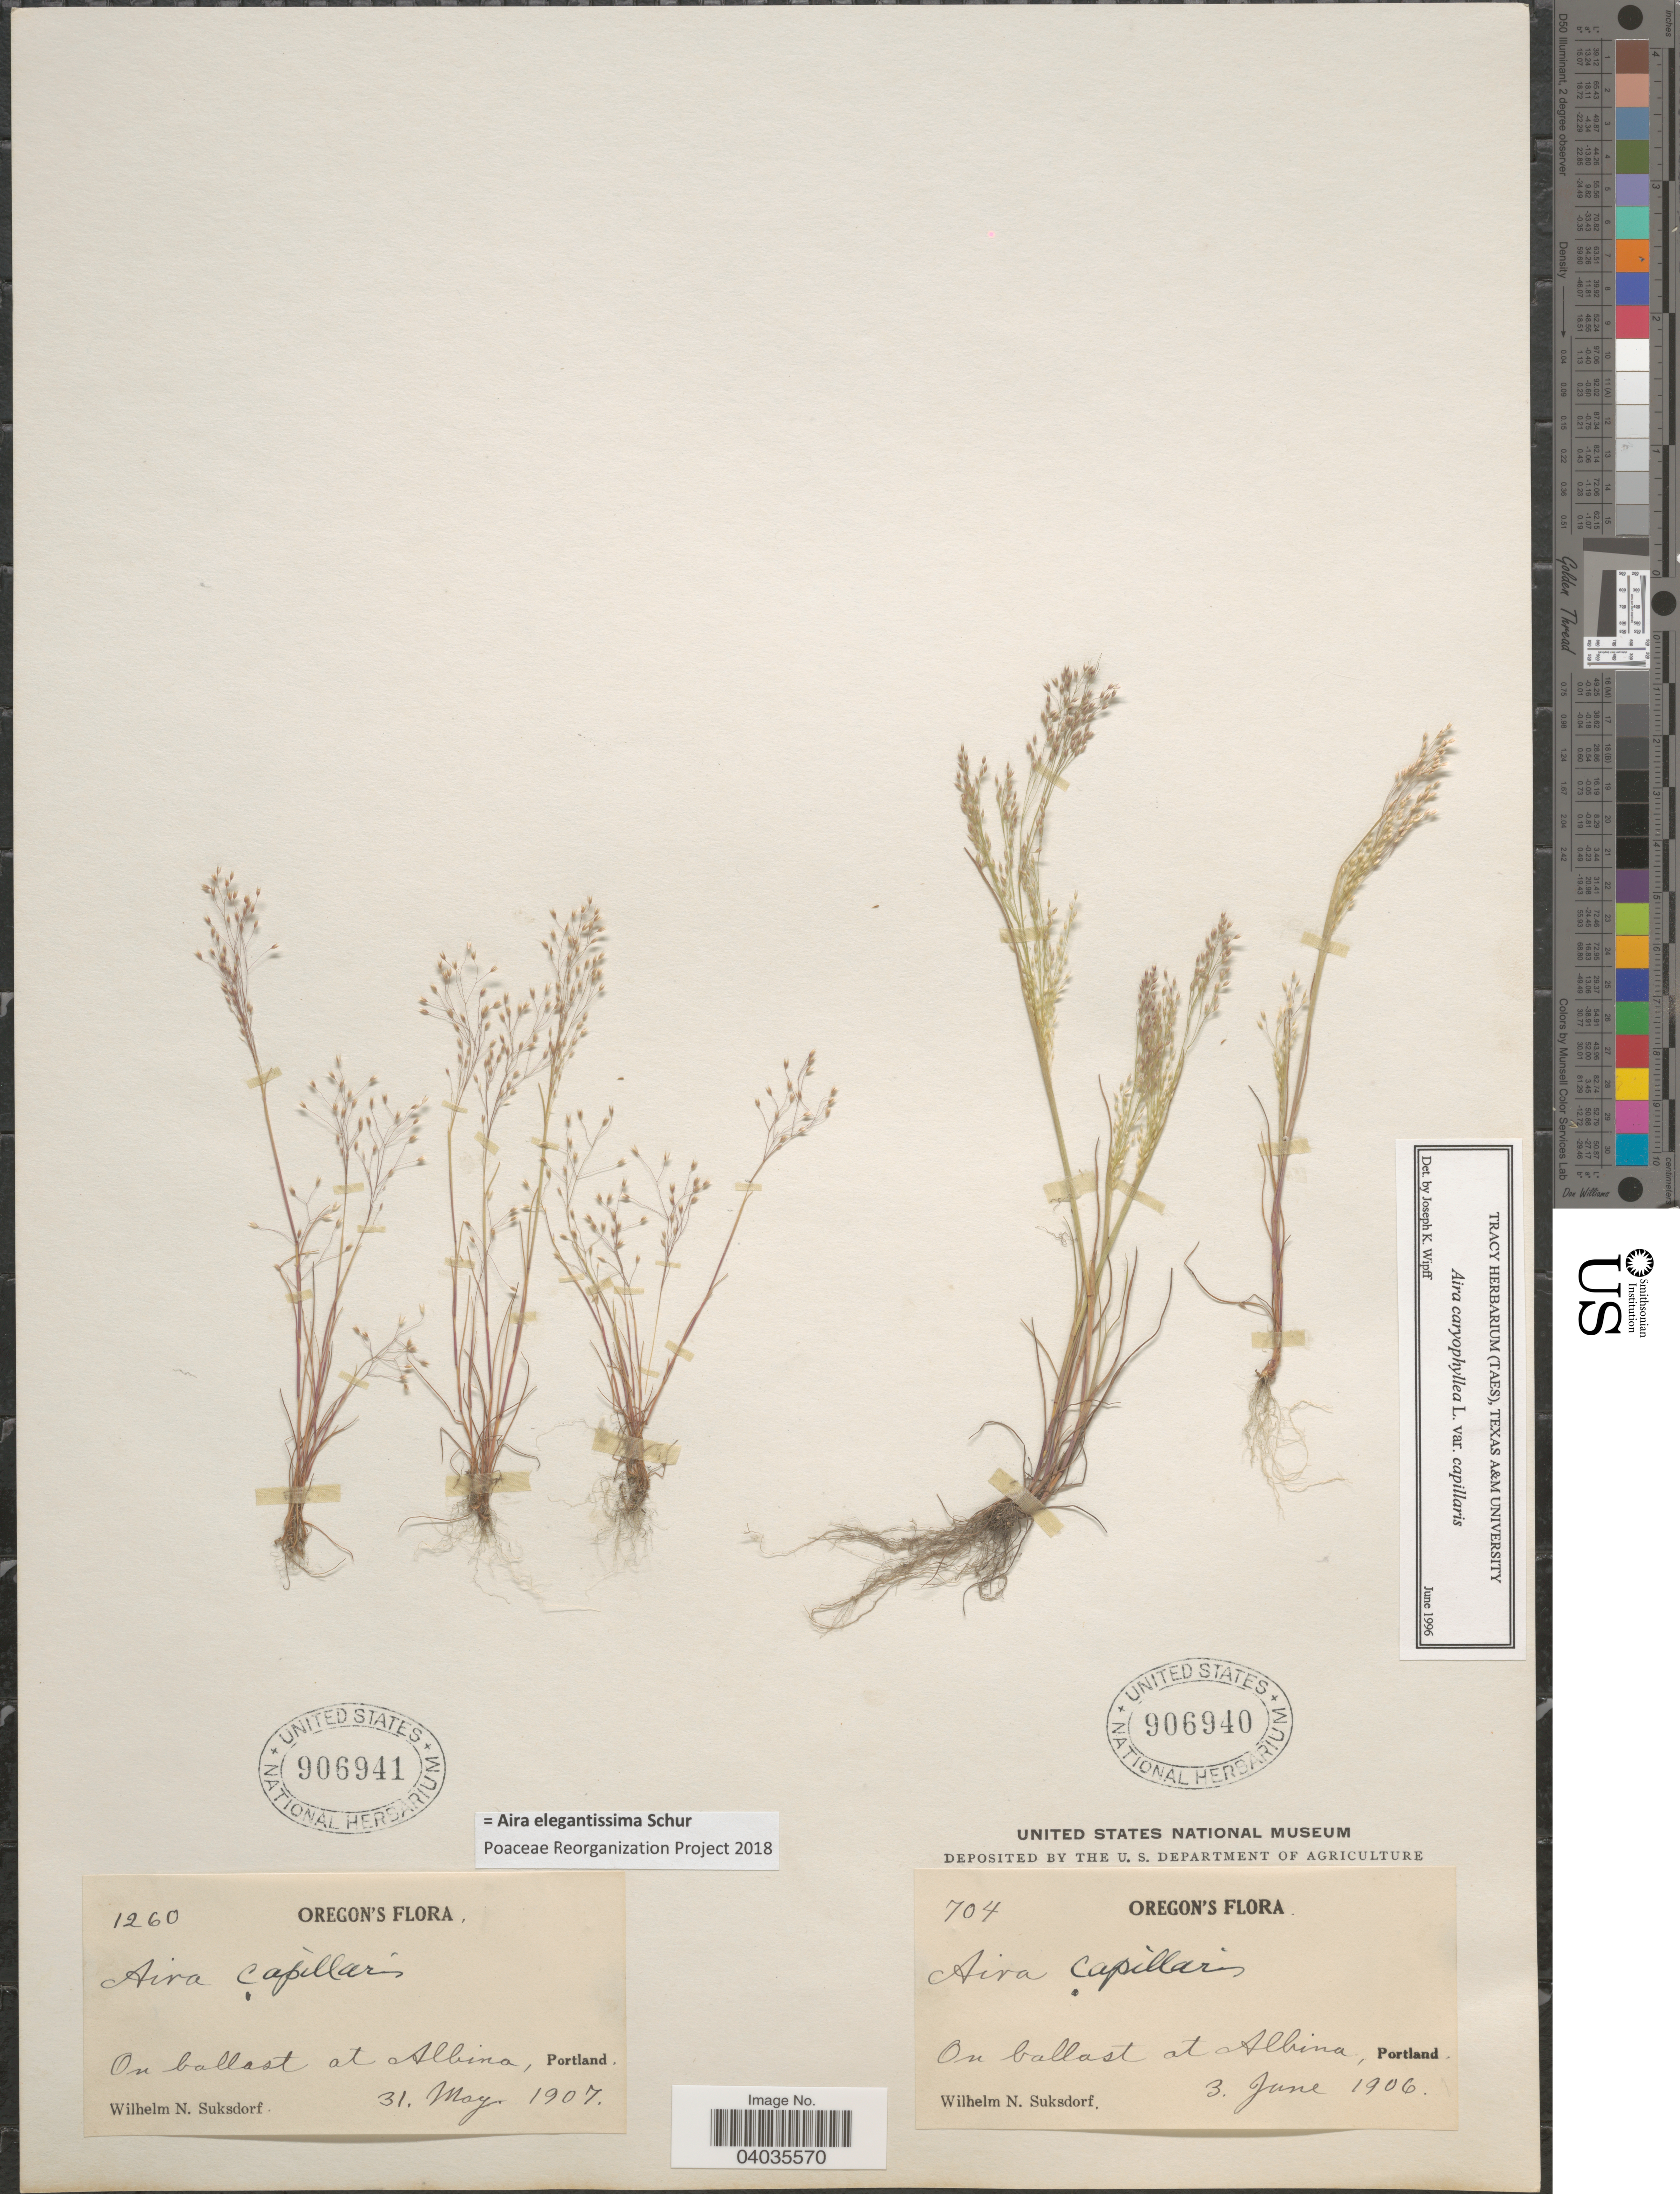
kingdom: Plantae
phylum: Tracheophyta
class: Liliopsida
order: Poales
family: Poaceae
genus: Aira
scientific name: Aira elegantissima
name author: Schur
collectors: W. N. Suksdorf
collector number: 1260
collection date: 1907-05-31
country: United States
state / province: Oregon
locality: On ballast at Albina, Portland.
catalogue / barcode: US 906941